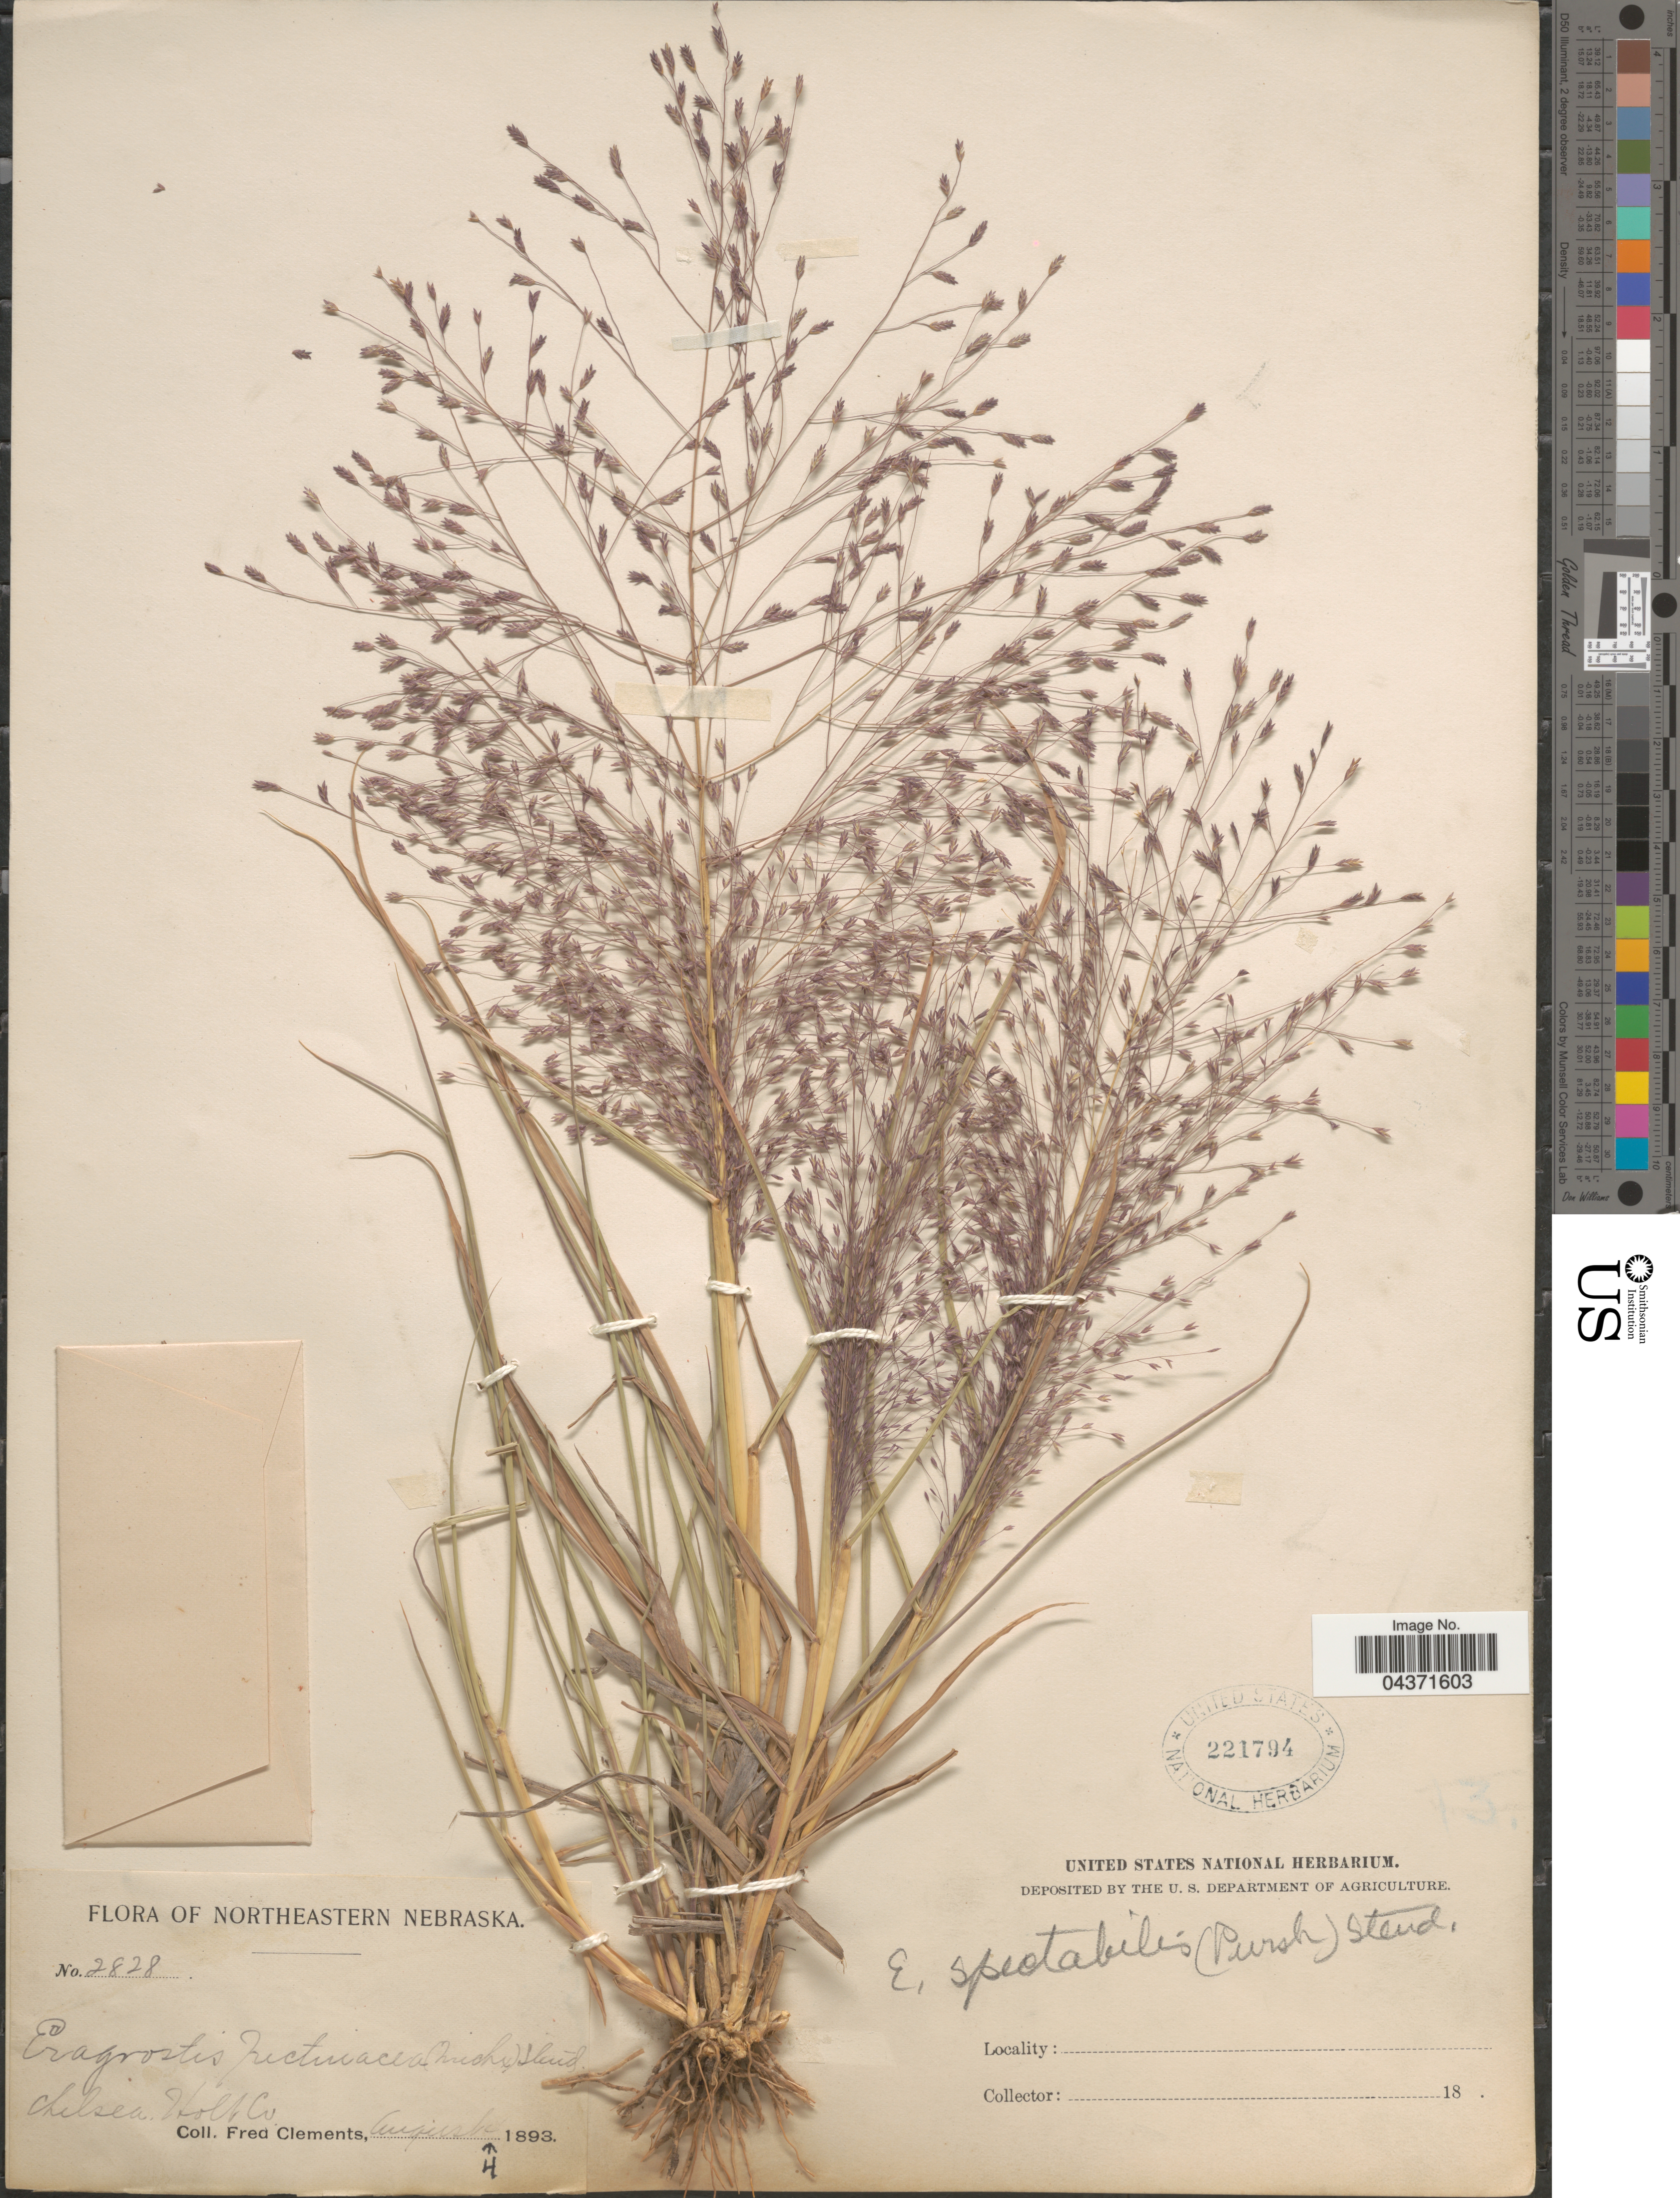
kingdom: Plantae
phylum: Tracheophyta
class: Liliopsida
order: Poales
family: Poaceae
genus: Eragrostis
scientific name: Eragrostis spectabilis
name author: (Pursh) Steud.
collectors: F. Clements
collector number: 2828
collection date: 1893-08-04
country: United States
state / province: Nebraska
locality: Northeastern Nebraska. Chelsea Holt Co.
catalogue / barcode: US 221794